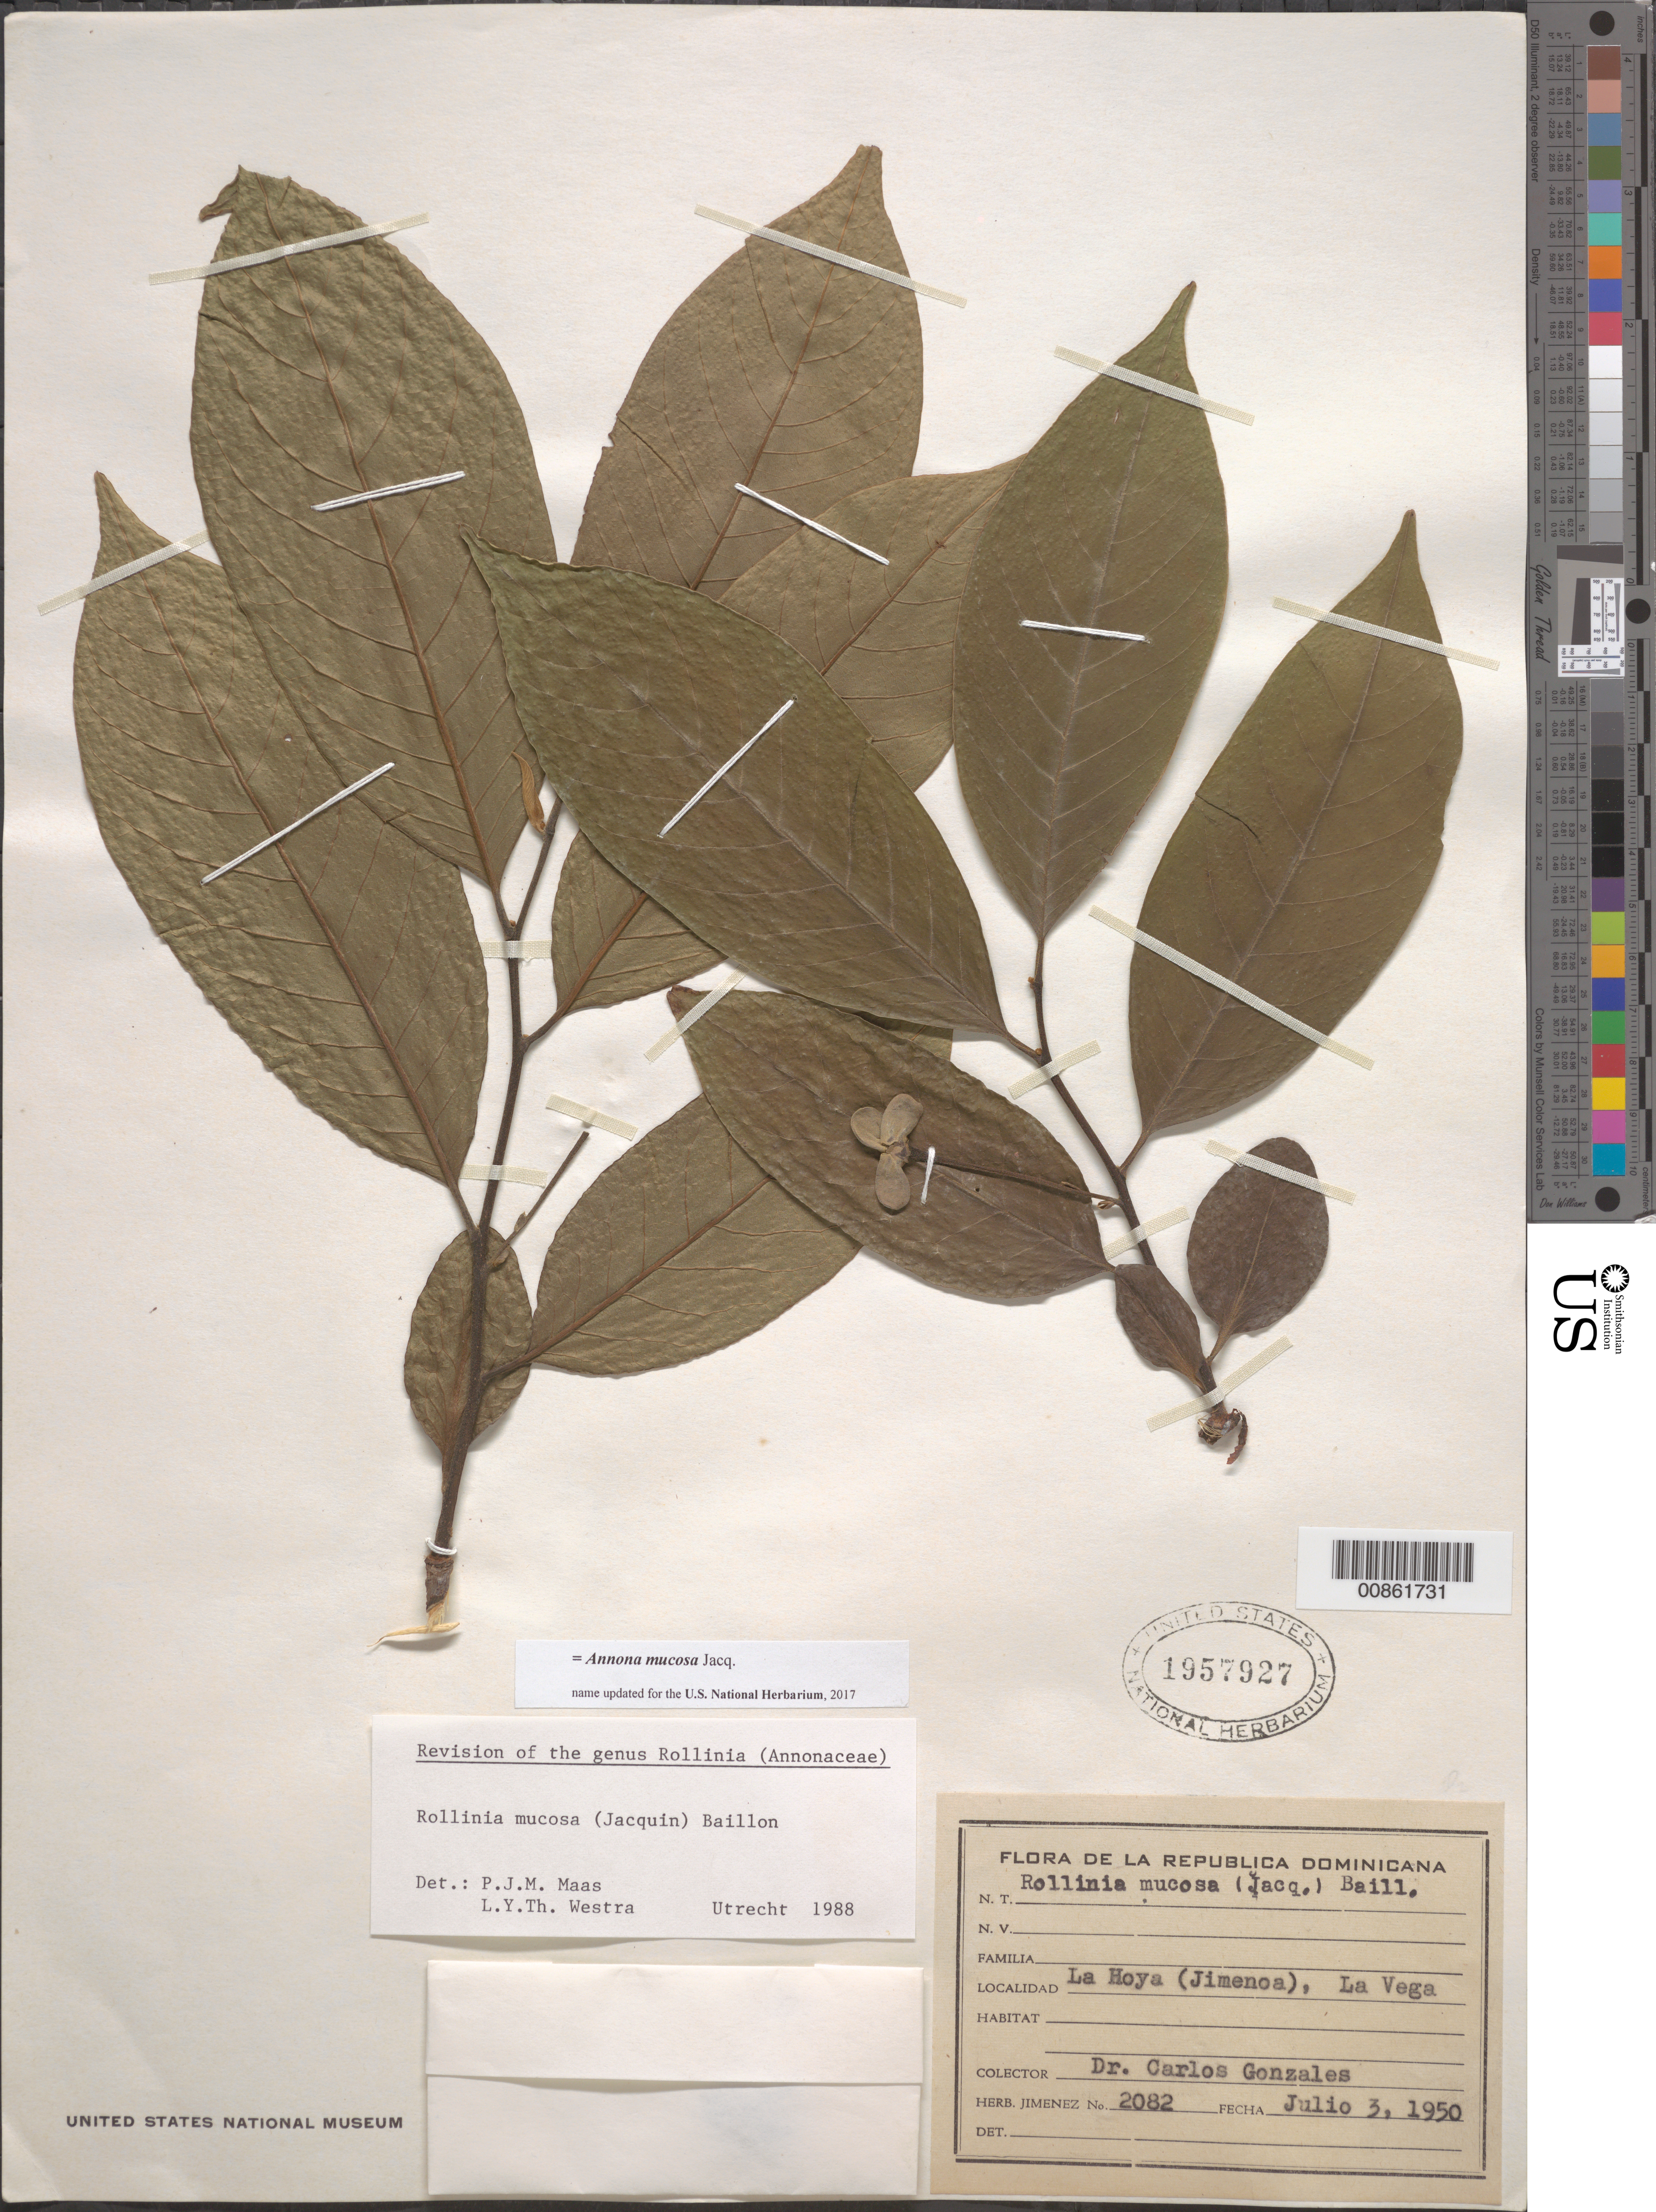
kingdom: Plantae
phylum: Tracheophyta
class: Magnoliopsida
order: Magnoliales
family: Annonaceae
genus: Annona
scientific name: Annona mucosa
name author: Jacq.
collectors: C. Gonzalez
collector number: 2082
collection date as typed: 03 Jul 1950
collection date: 1950-07-03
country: Dominican Republic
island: Hispaniola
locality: La Hoya (Jimenoa), La Vega.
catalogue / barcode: US 1957927